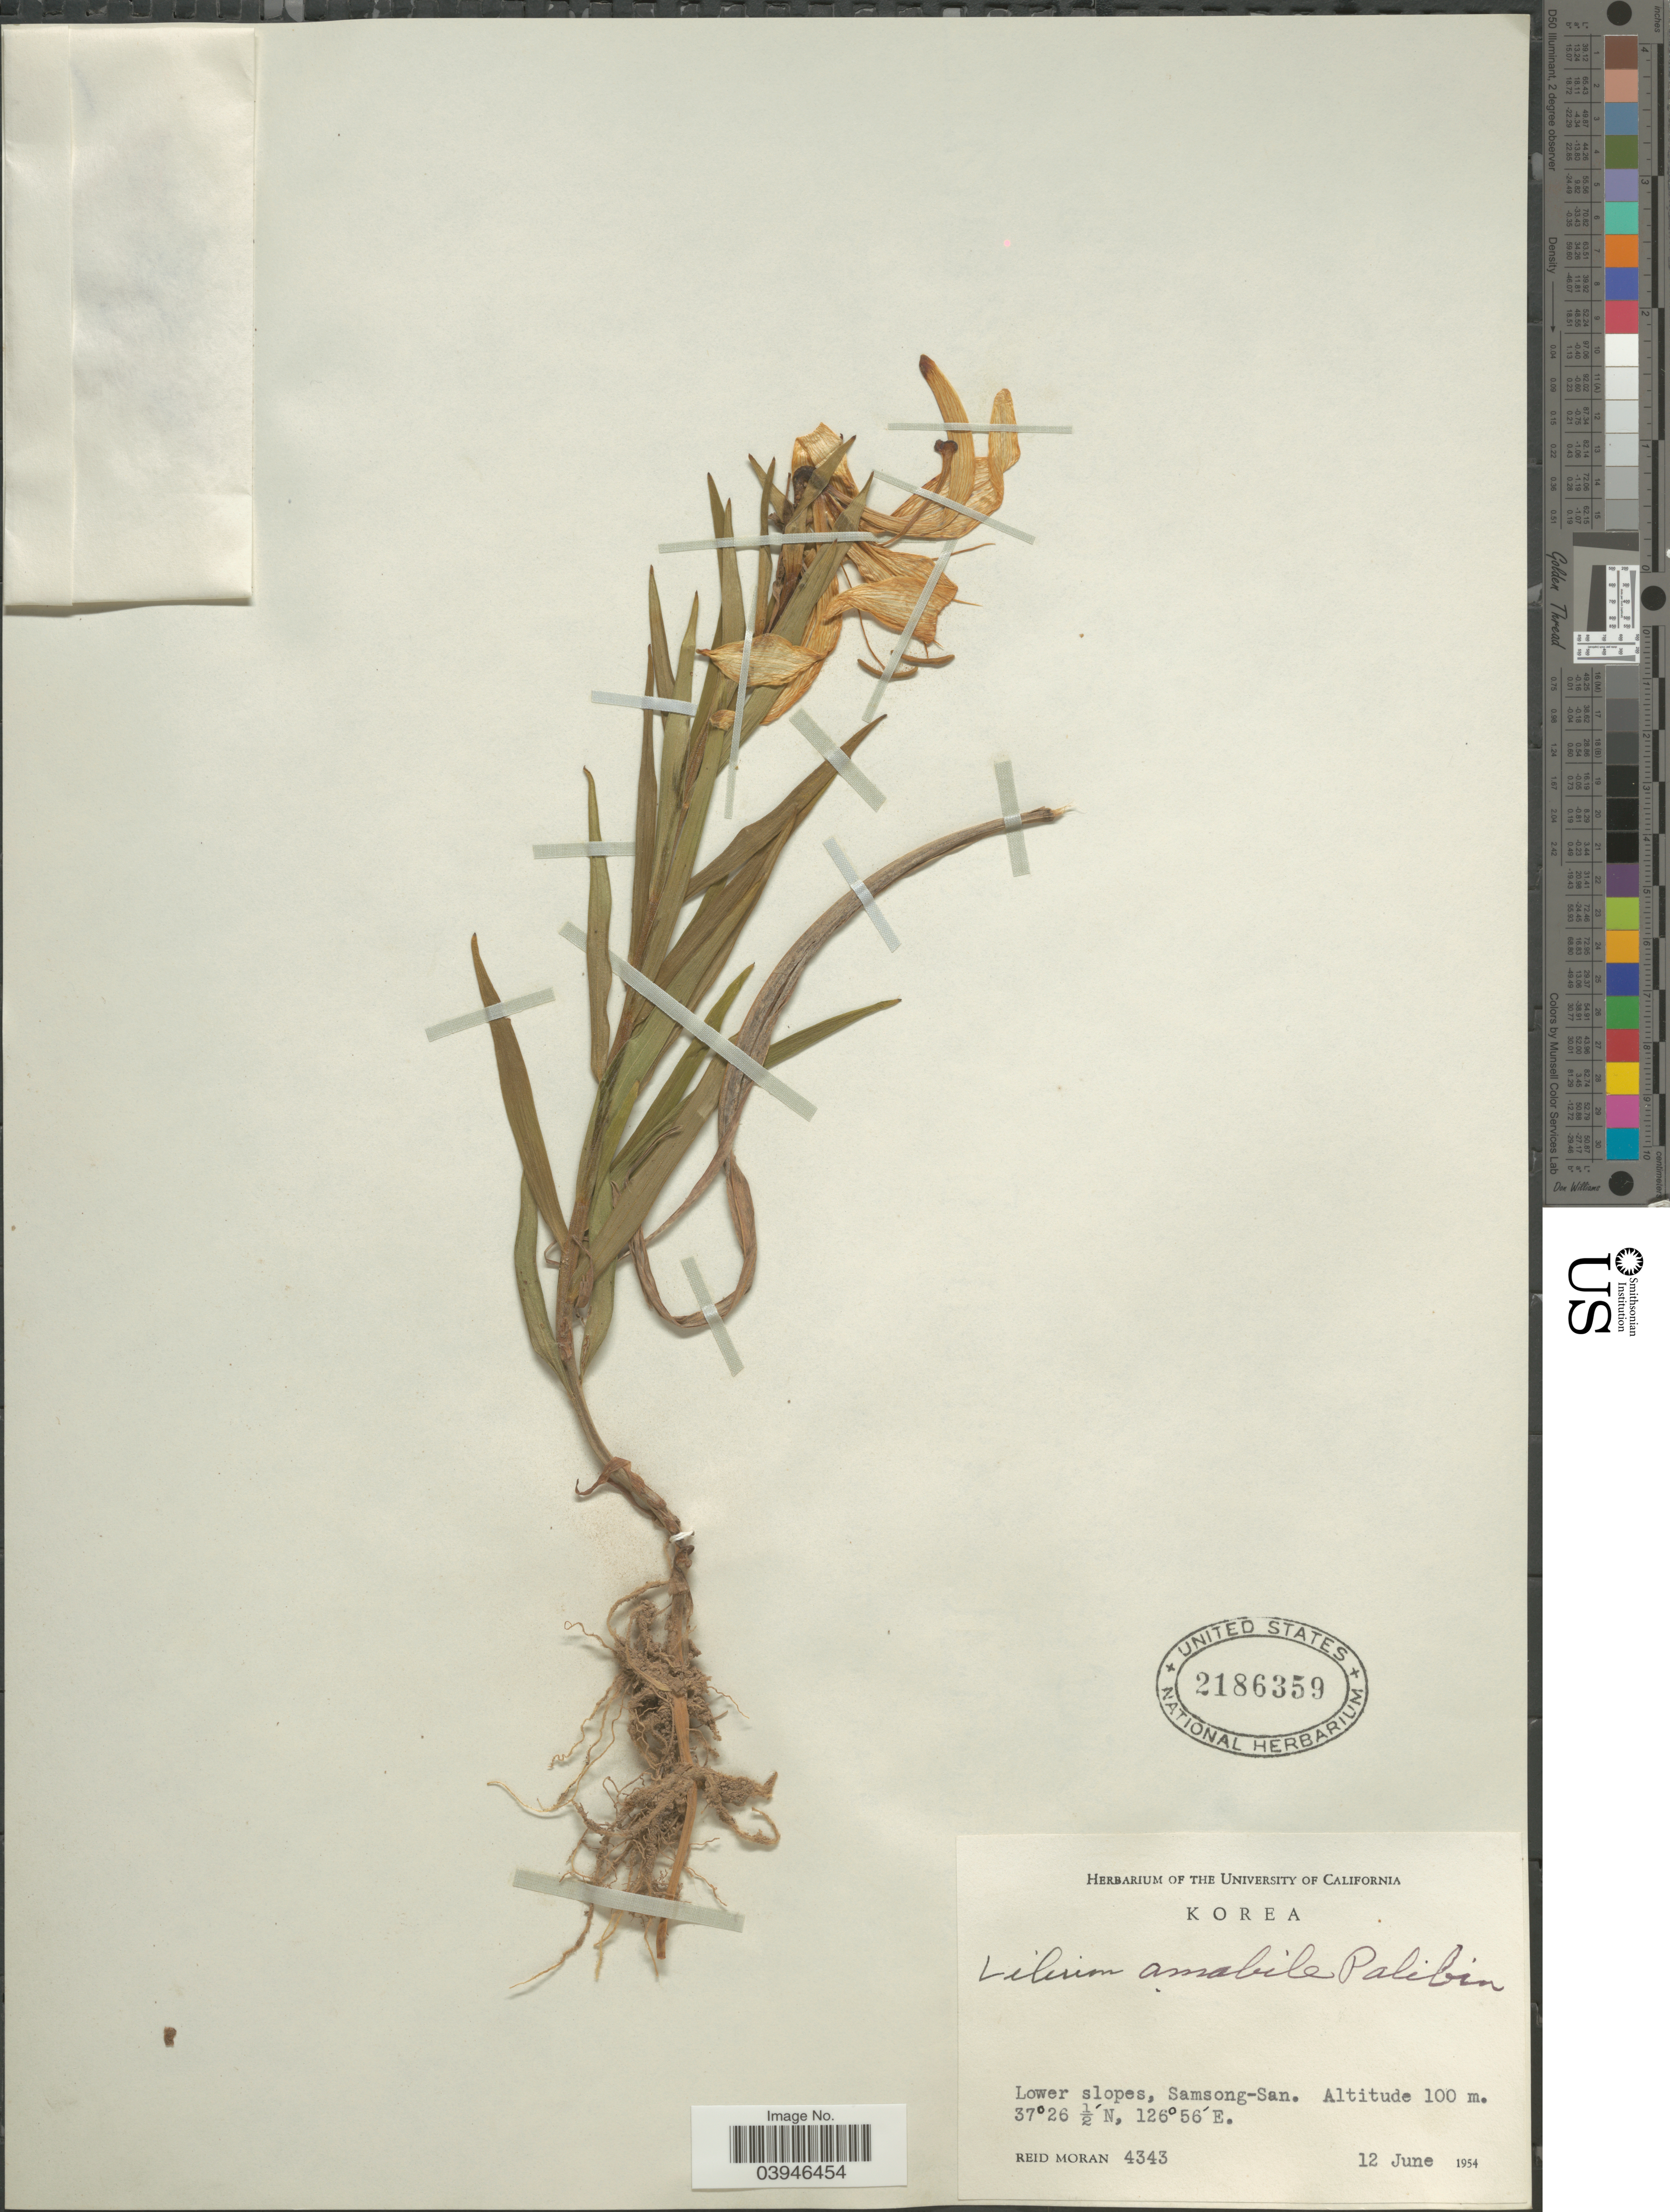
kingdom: Plantae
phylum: Tracheophyta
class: Liliopsida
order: Liliales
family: Liliaceae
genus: Lilium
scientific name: Lilium amabile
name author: Palib.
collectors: R. V. Moran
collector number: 4343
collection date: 1954-06-12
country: South Korea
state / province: Gyeonggi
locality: Lower slopes, Samsong-San.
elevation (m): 100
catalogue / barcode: US 2186359